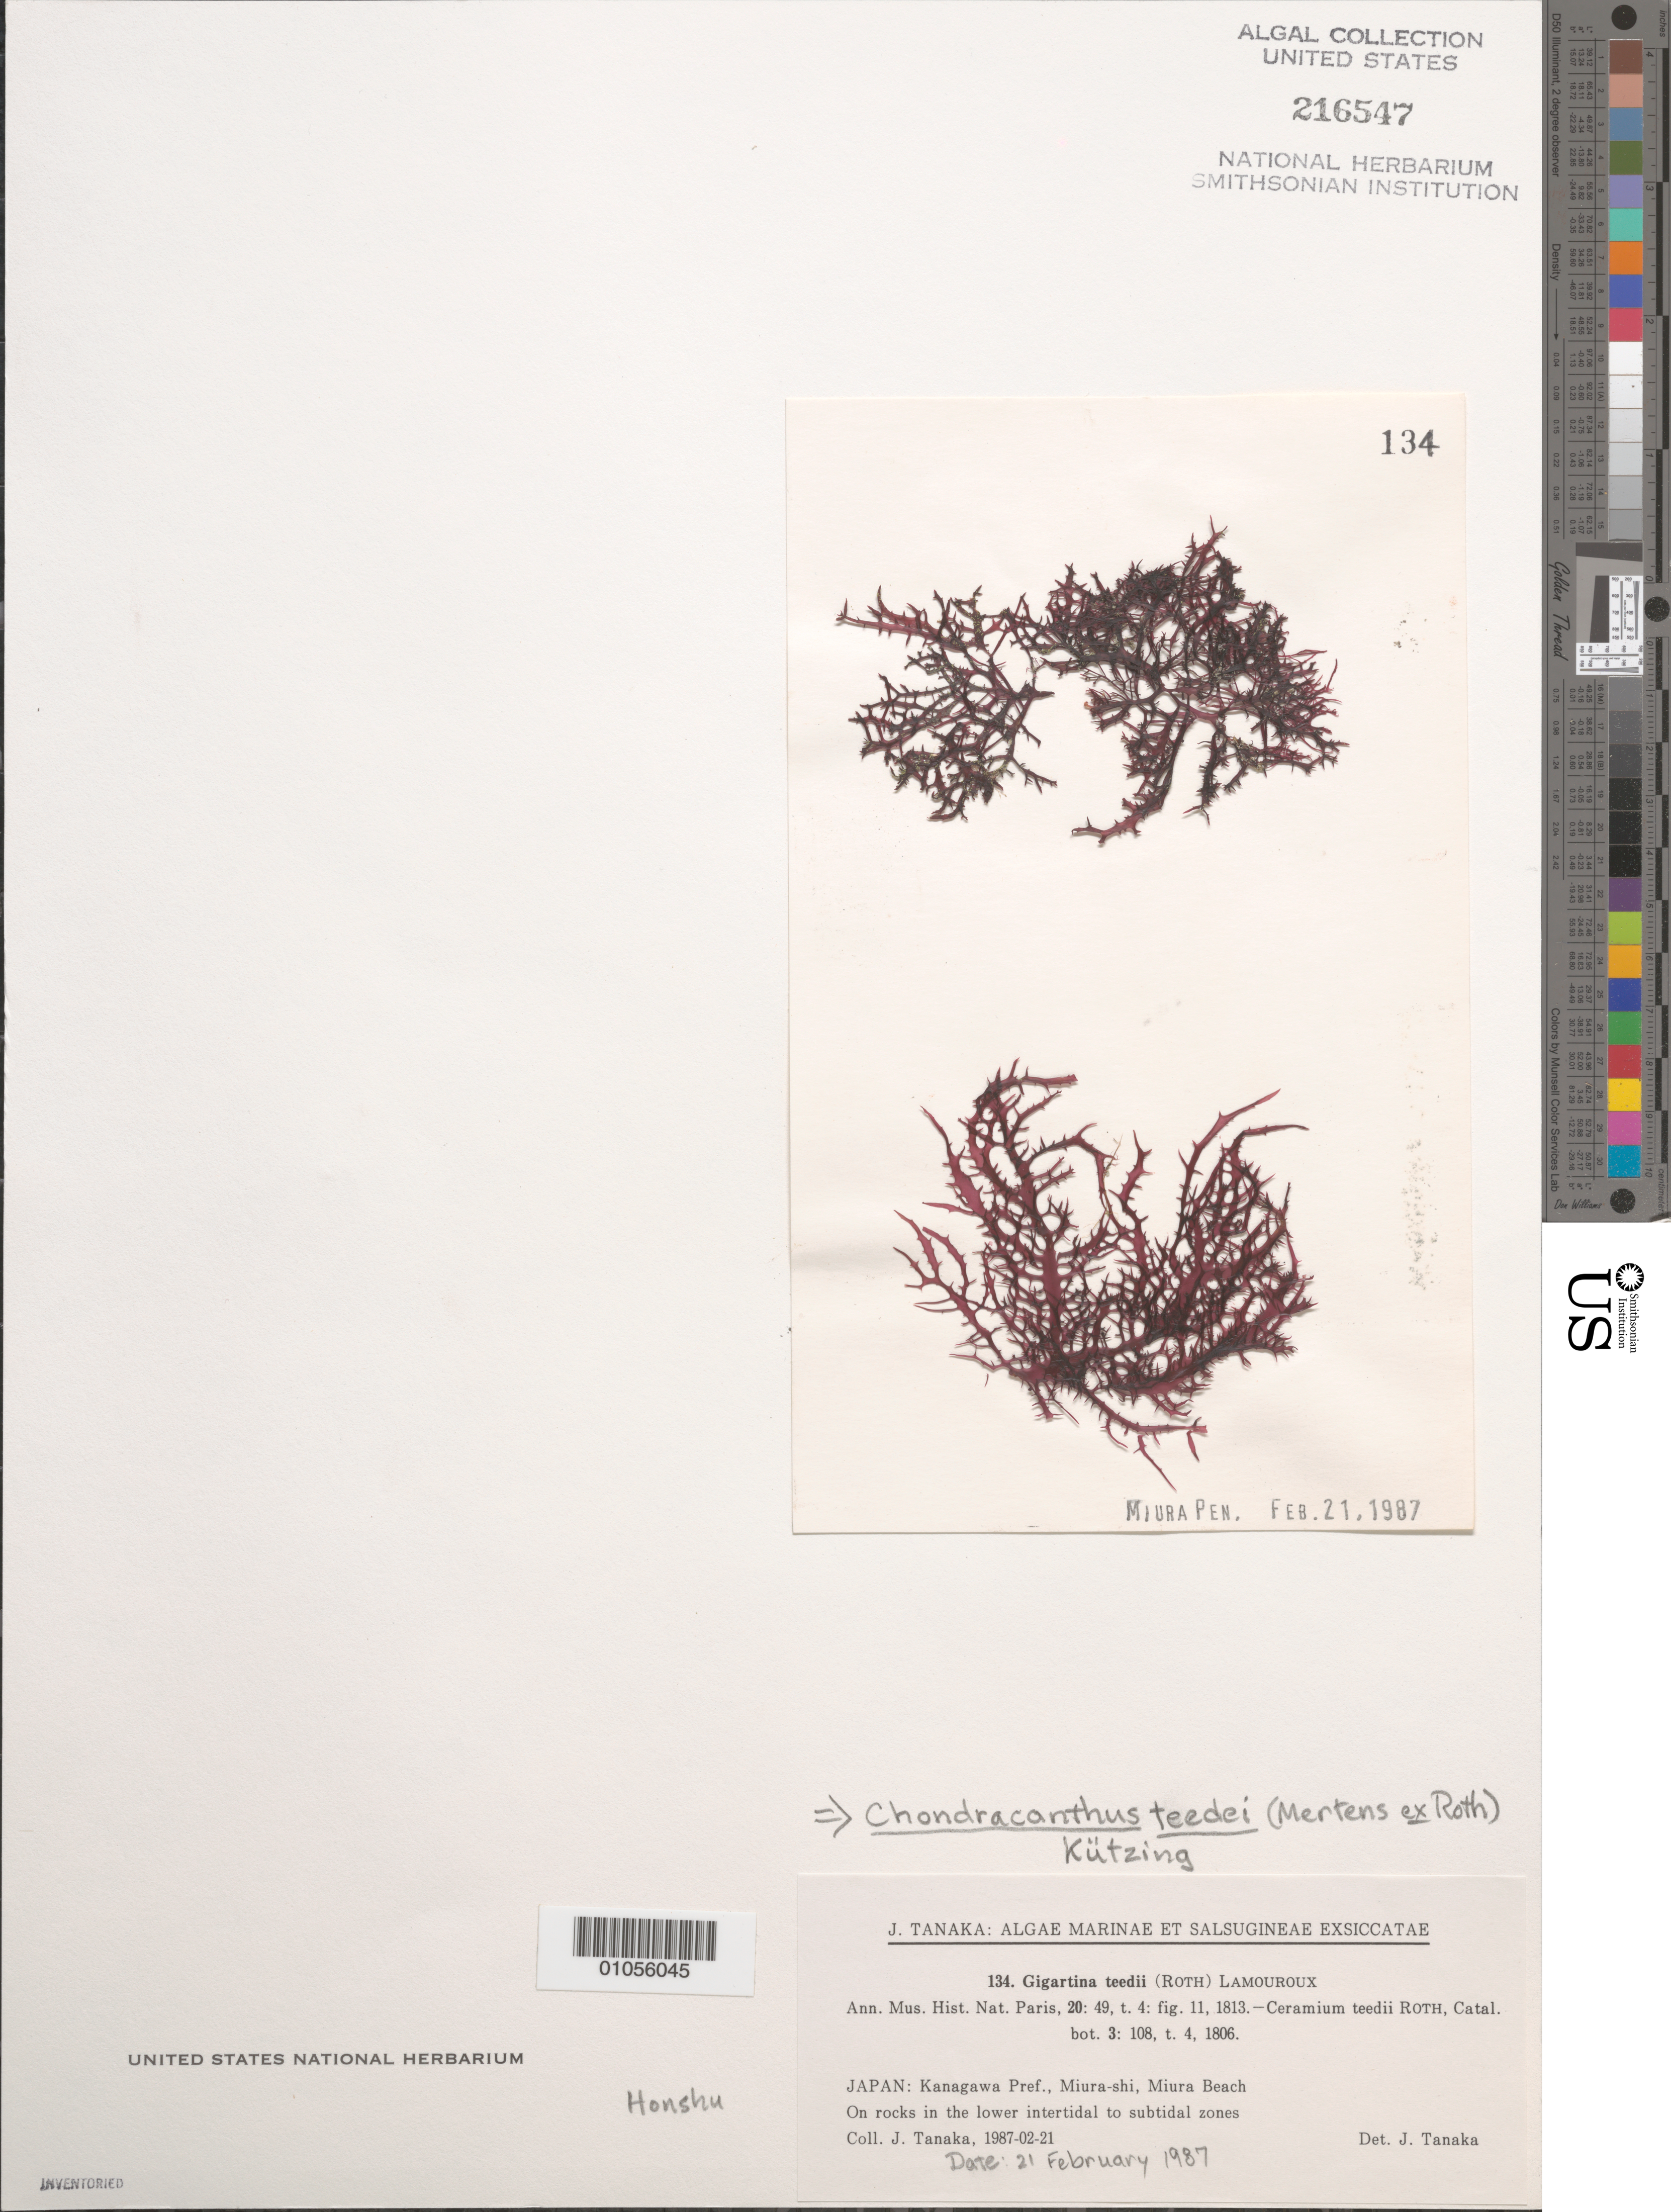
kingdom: Plantae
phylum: Rhodophyta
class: Florideophyceae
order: Gigartinales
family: Gigartinaceae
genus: Chondracanthus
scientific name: Chondracanthus teedei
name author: (Mert. in Roth) Kütz.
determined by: Tanaka, J.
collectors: J. Tanaka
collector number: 134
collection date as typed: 21 Feb 1987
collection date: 1987-02-21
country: Japan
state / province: Kanagawa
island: Honshu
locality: Miura-shi, Miura Beach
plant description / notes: Tanaka, J., Algae Marinae et Salsugineae Exsiccatae, Fasc. VI (nos. 126-150), 1993, as Gigartina teedii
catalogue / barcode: US 216547